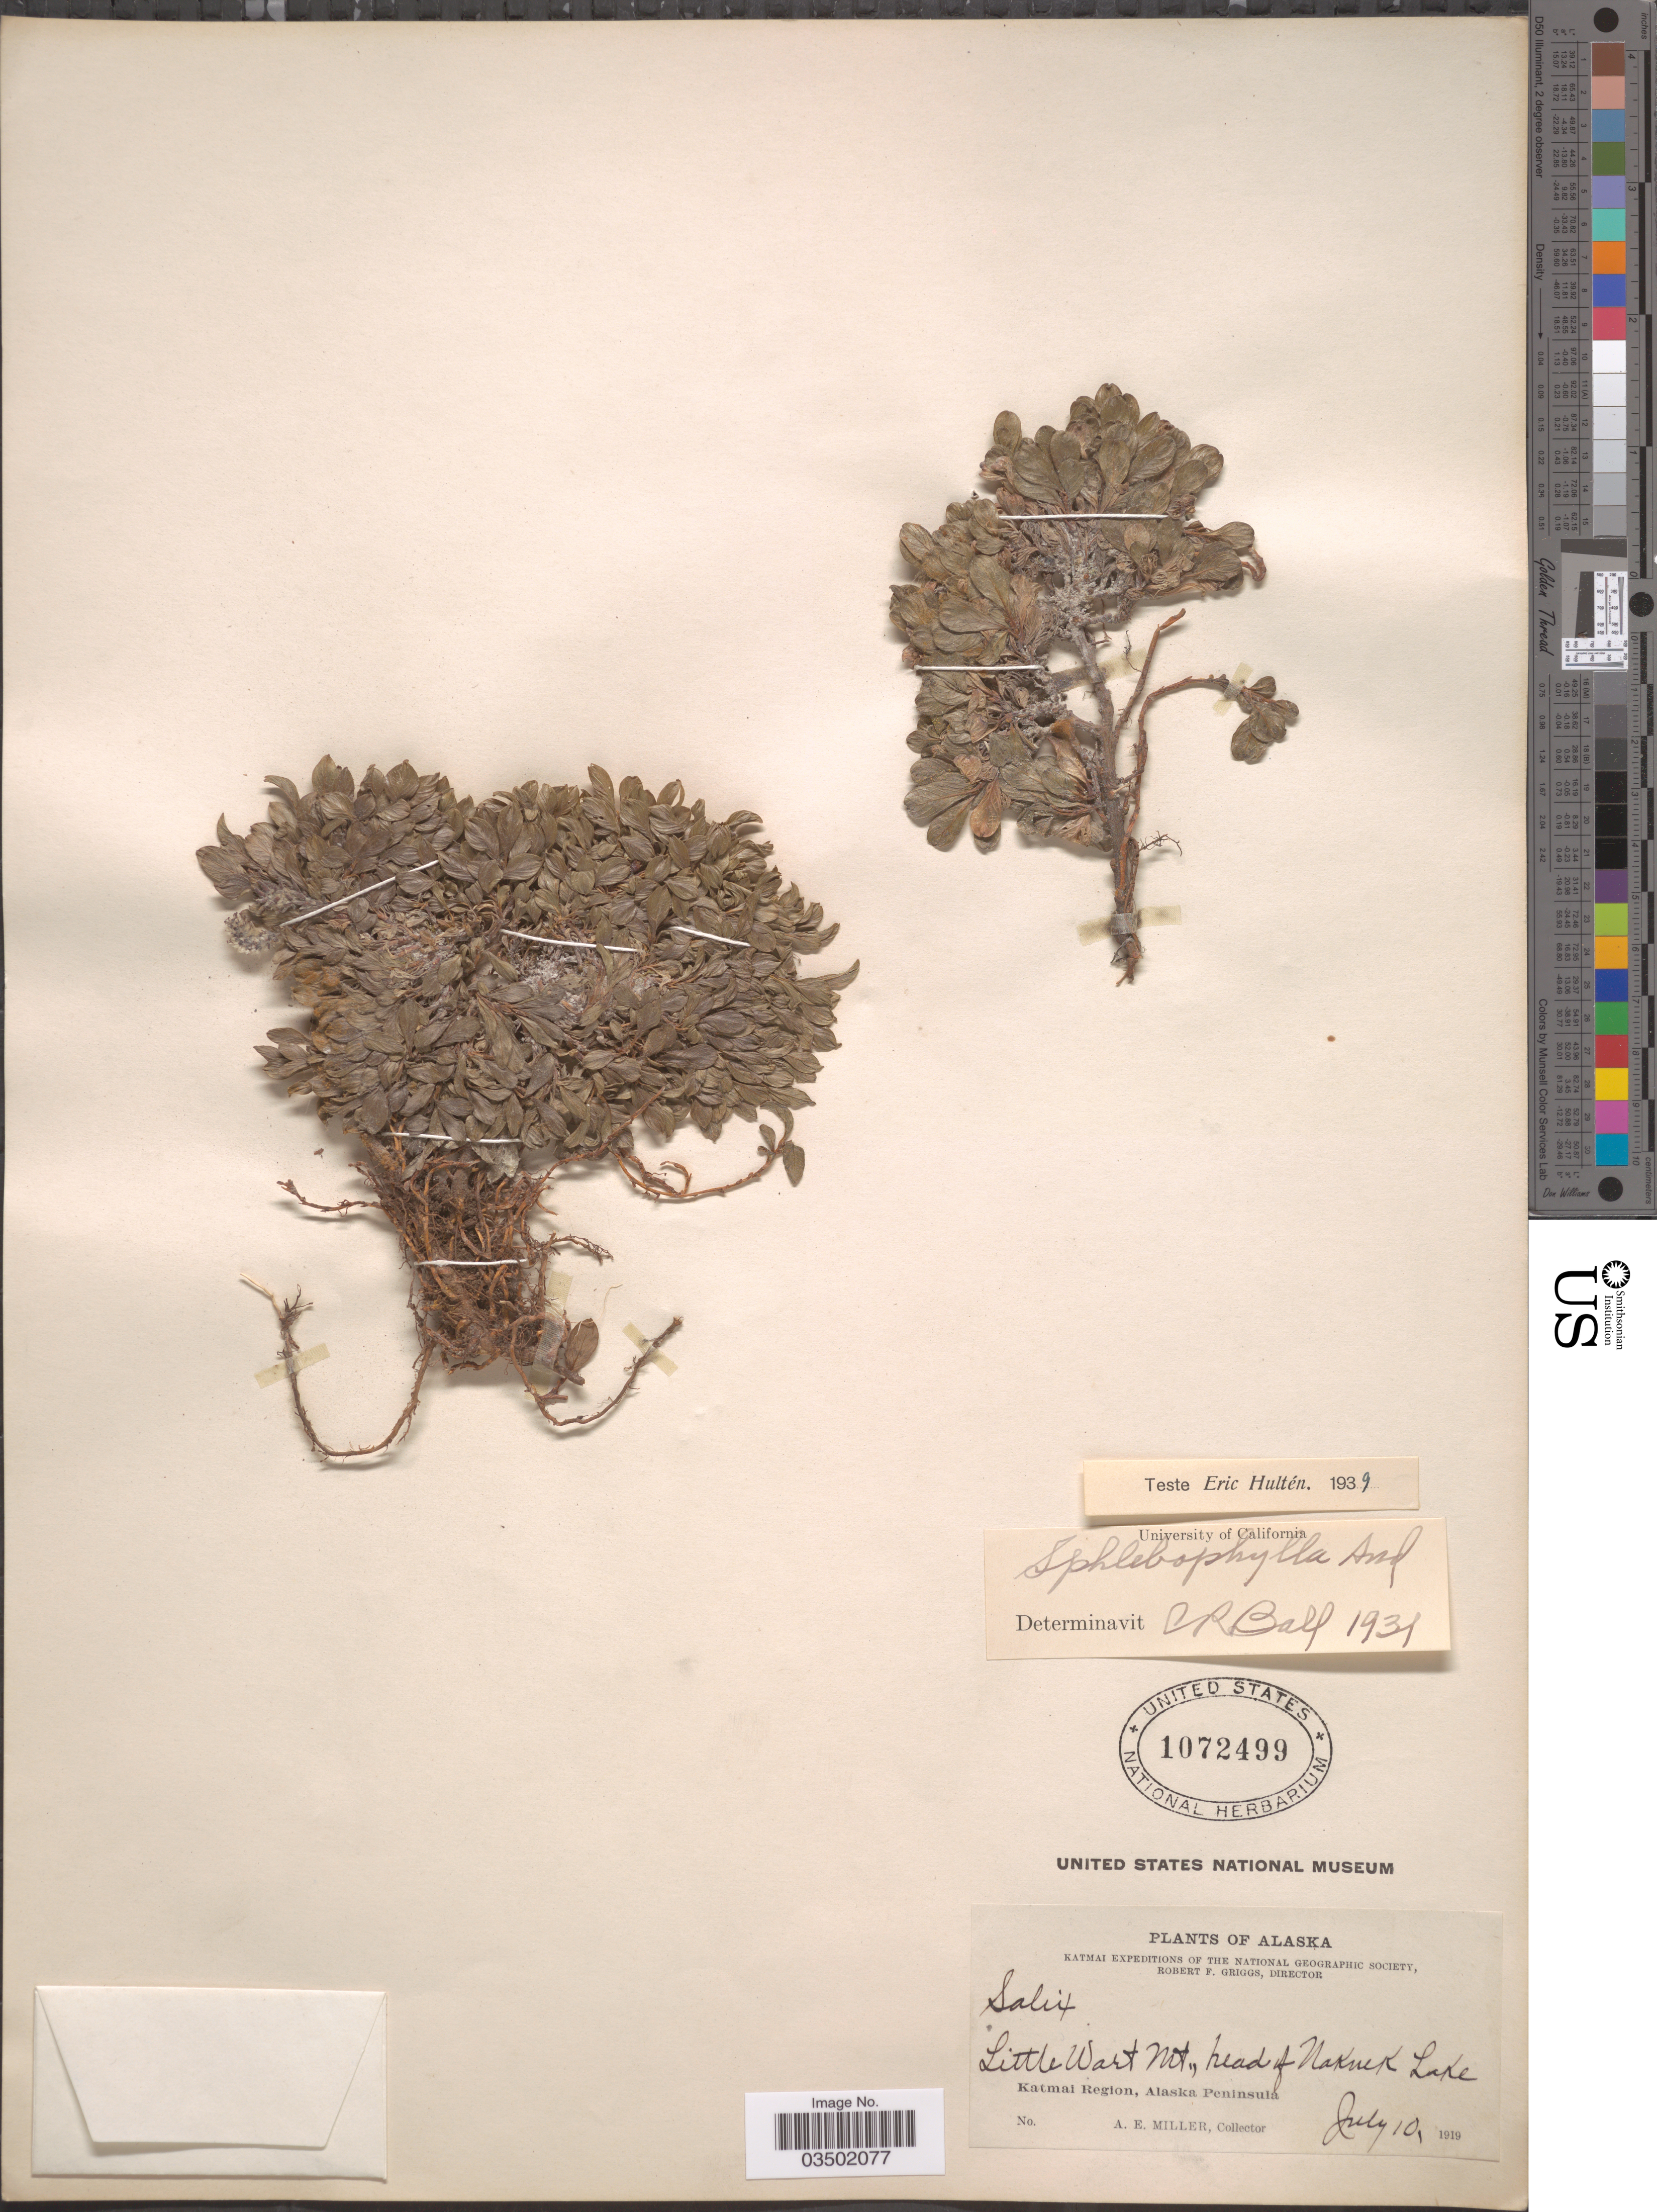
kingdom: Plantae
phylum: Tracheophyta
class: Magnoliopsida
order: Malpighiales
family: Salicaceae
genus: Salix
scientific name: Salix phlebophylla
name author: Andersson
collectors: A. E. Miller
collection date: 1919-07-10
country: United States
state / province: Alaska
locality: Little Wart Mt., head of Naknek Lake. Katmai Region, Alaska Peninsula.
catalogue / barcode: US 1072499